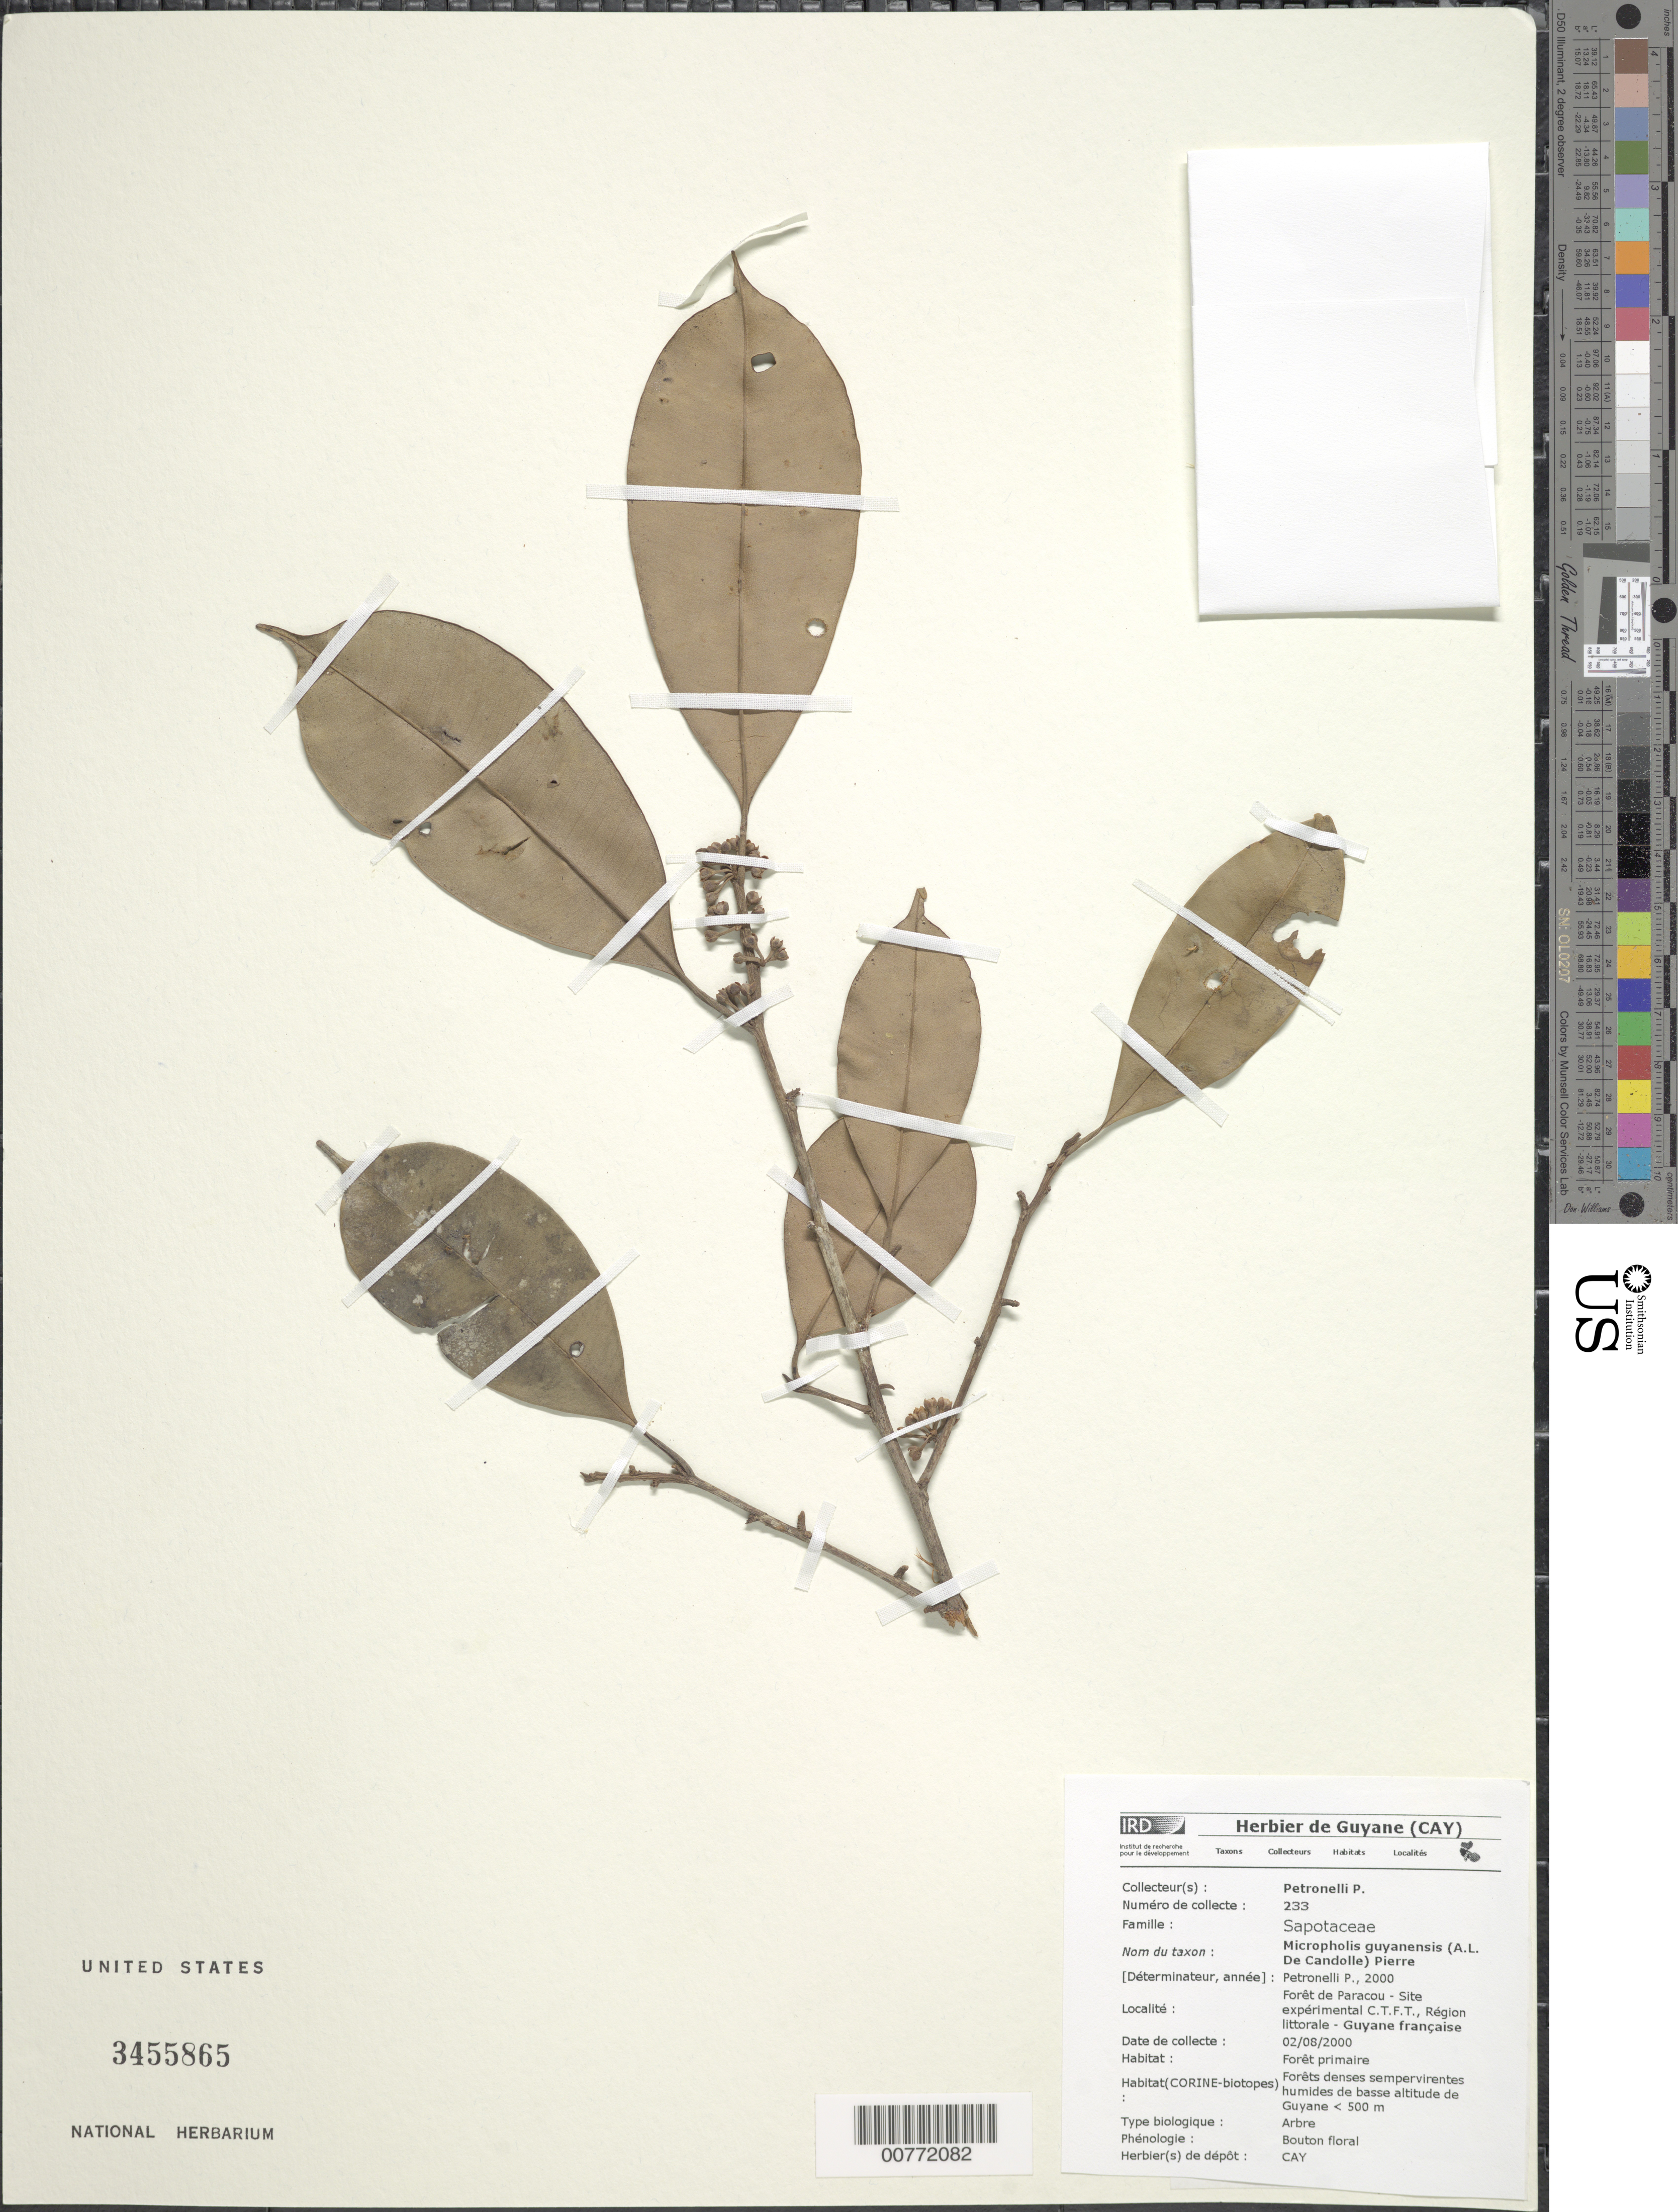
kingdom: Plantae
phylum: Tracheophyta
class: Magnoliopsida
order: Ericales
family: Sapotaceae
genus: Micropholis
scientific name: Micropholis guyanensis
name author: (A. DC.) Pierre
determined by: Petronelli, P.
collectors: P. Petronelli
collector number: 233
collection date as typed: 2-Aug-00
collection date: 2000-08-02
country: French Guiana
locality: Forêt de Paracou-Site expérimental C.T.F.T.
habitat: Primary forest, région littorale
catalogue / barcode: US 3455865